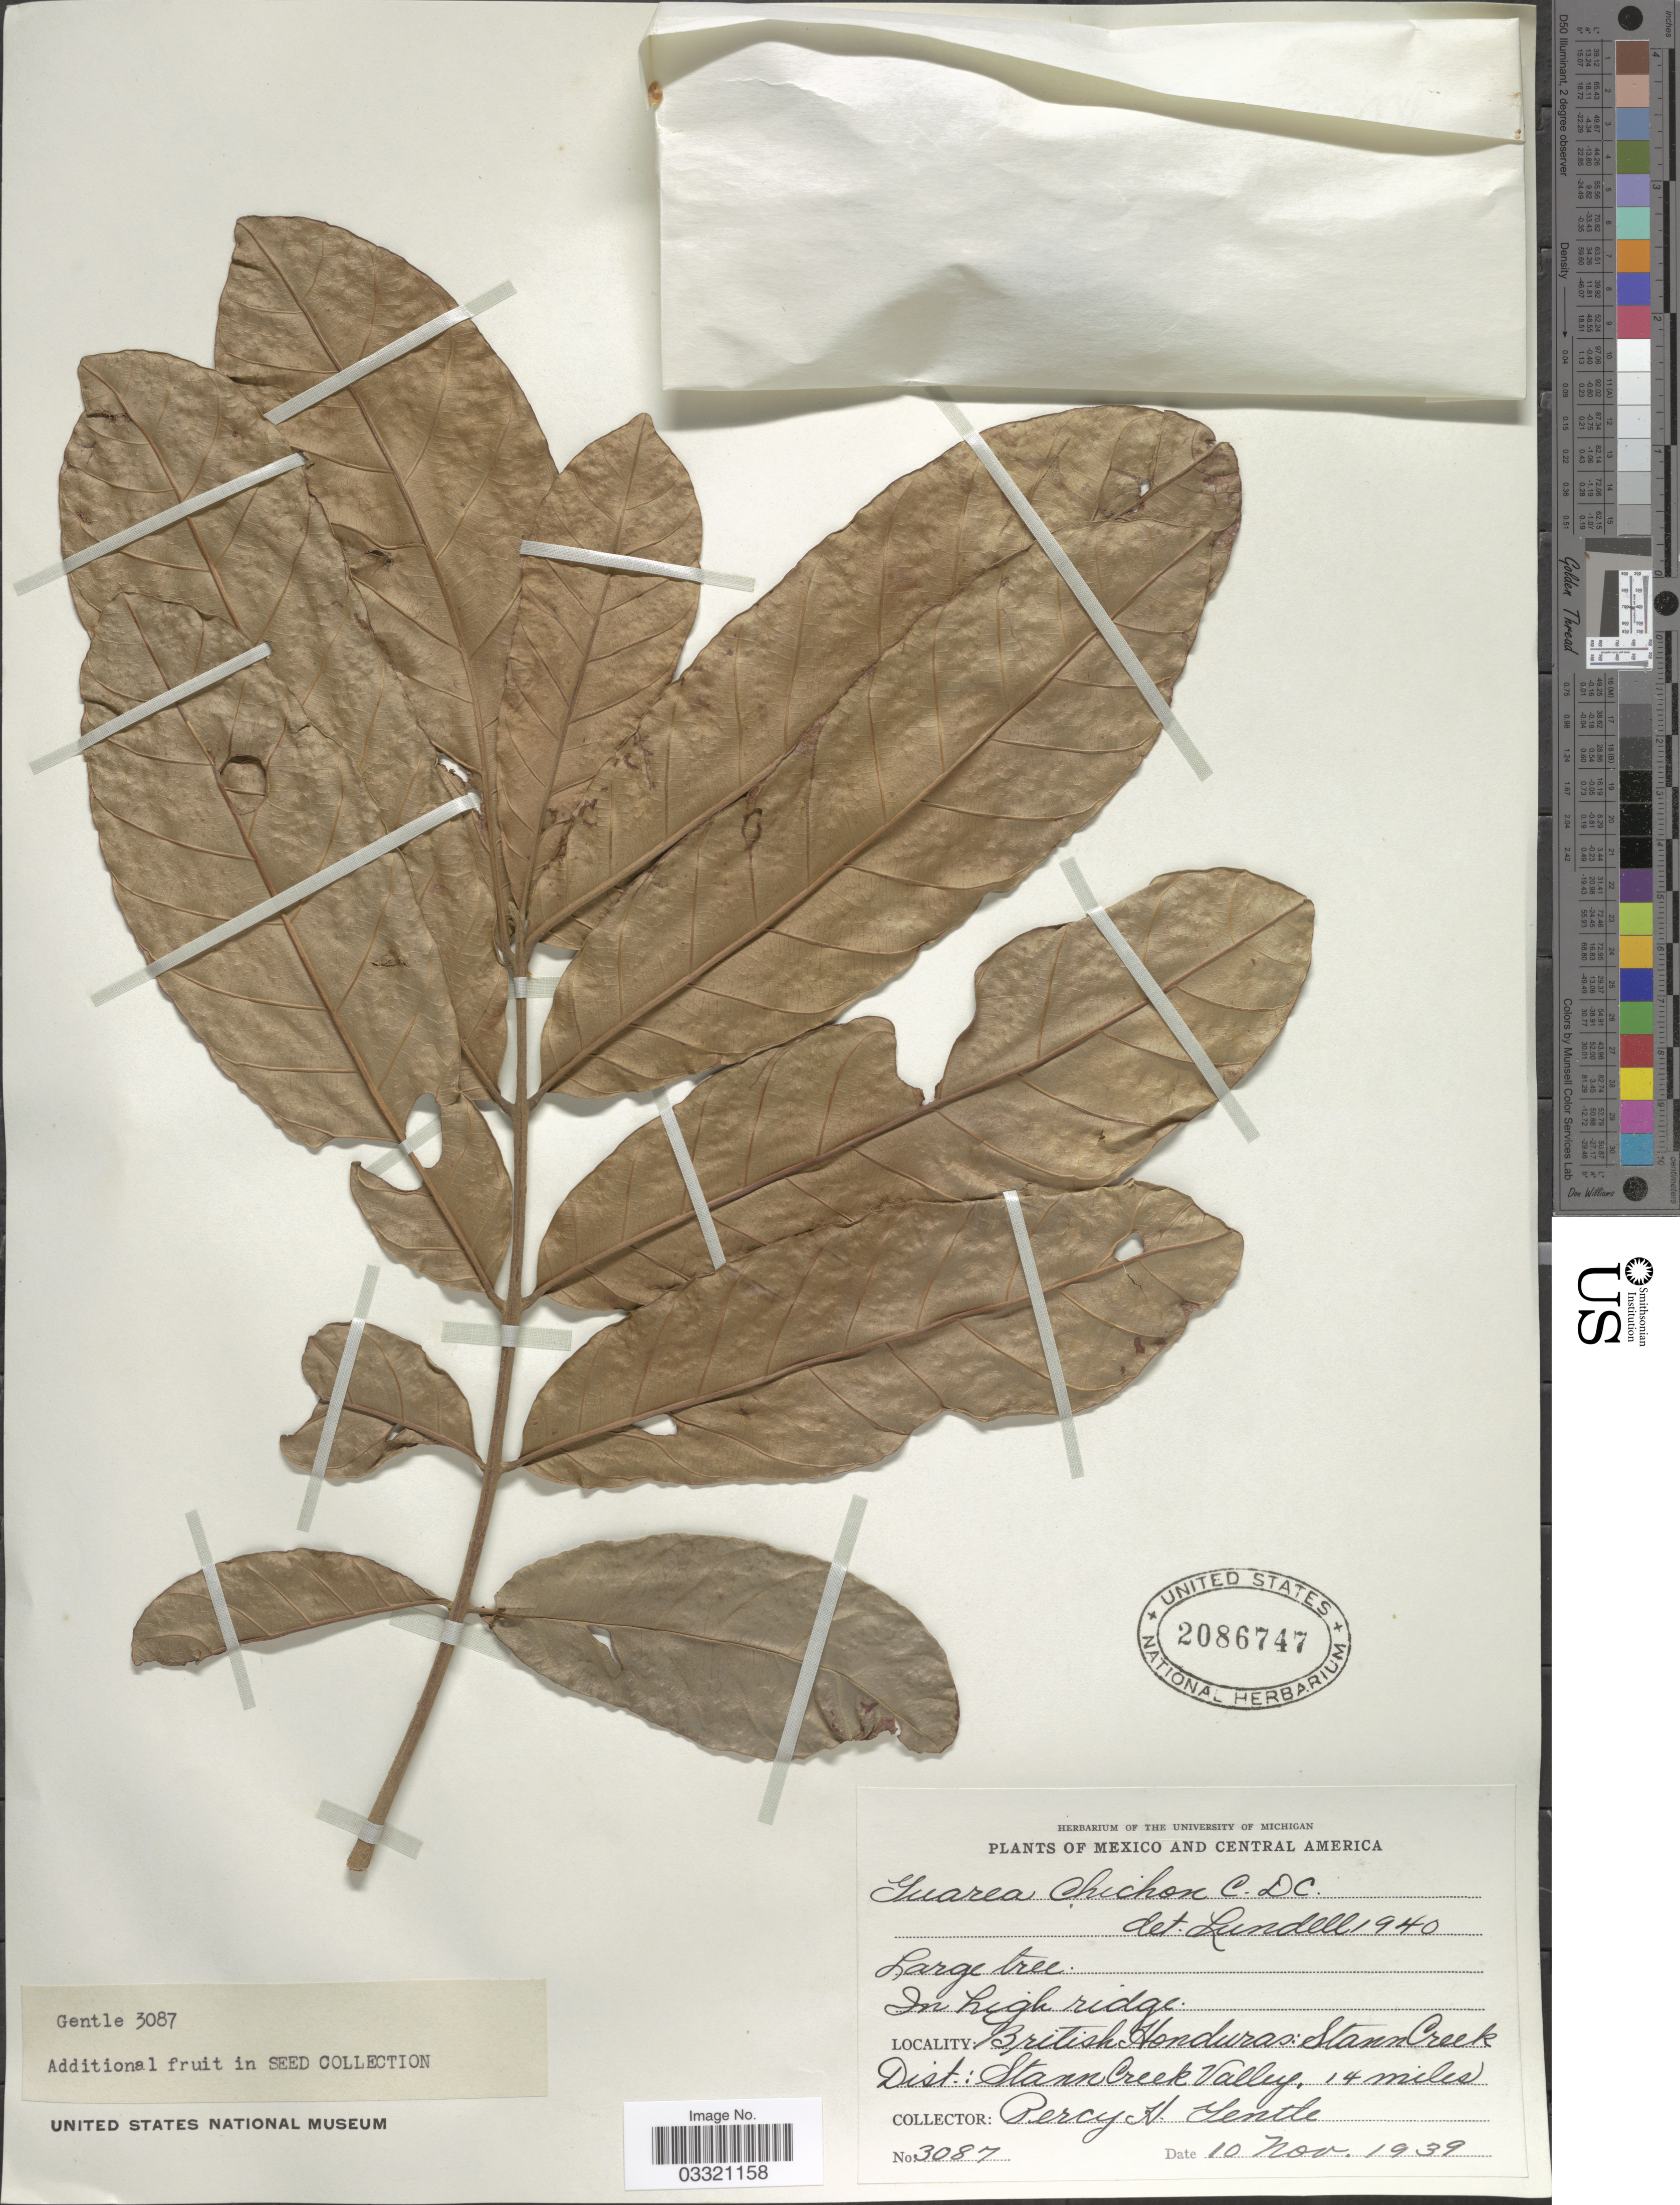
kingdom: Plantae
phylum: Tracheophyta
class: Magnoliopsida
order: Sapindales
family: Meliaceae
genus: Guarea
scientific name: Guarea chichon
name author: C. DC.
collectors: P. H. Gentle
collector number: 3087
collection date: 1939-11-10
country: Belize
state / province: Stann Creek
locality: British Honduras: Stann Creek Dist.: Stann Creek Valley, 14 miles.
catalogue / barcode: US 2086747